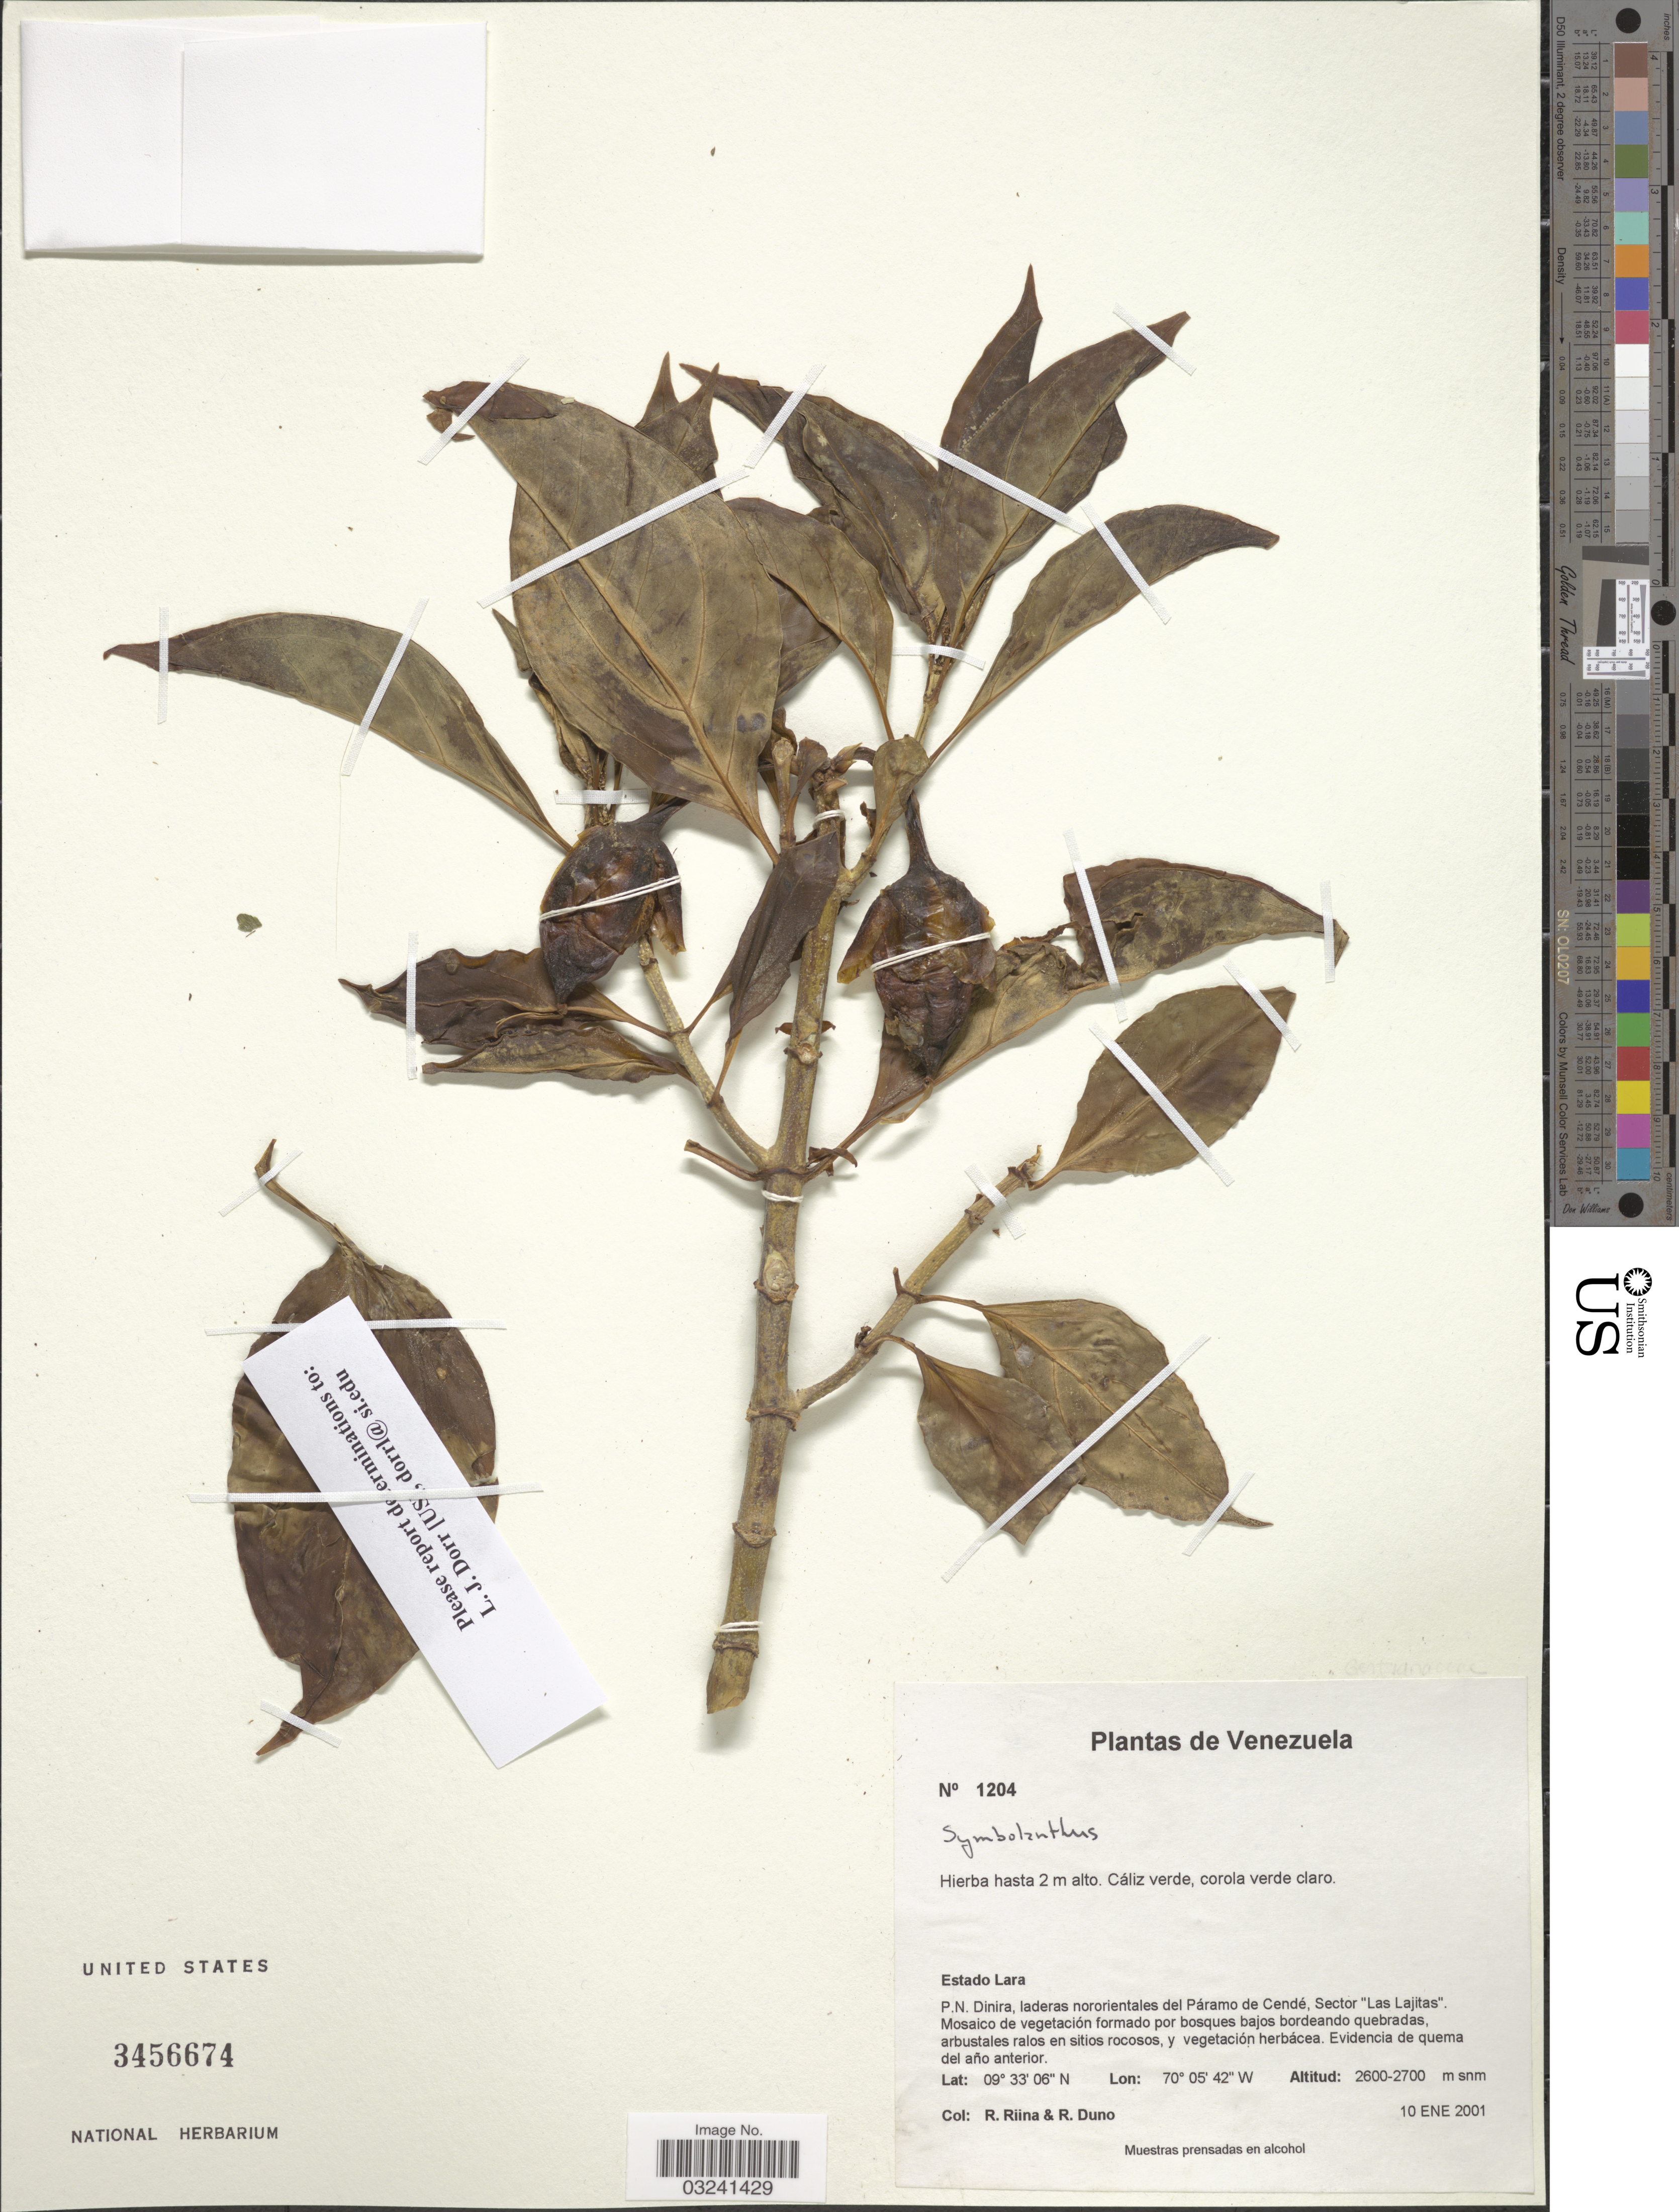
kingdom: Plantae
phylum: Tracheophyta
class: Magnoliopsida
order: Gentianales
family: Gentianaceae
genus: Symbolanthus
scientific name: Symbolanthus sp.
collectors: R. Riina & R. Duno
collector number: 1204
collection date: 2001-01-10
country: Venezuela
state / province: Lara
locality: P.N. Dinira, laderas nororientales del Páramo de Cendé, Sector "Las Lajitas".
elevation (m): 2600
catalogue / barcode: US 3456674